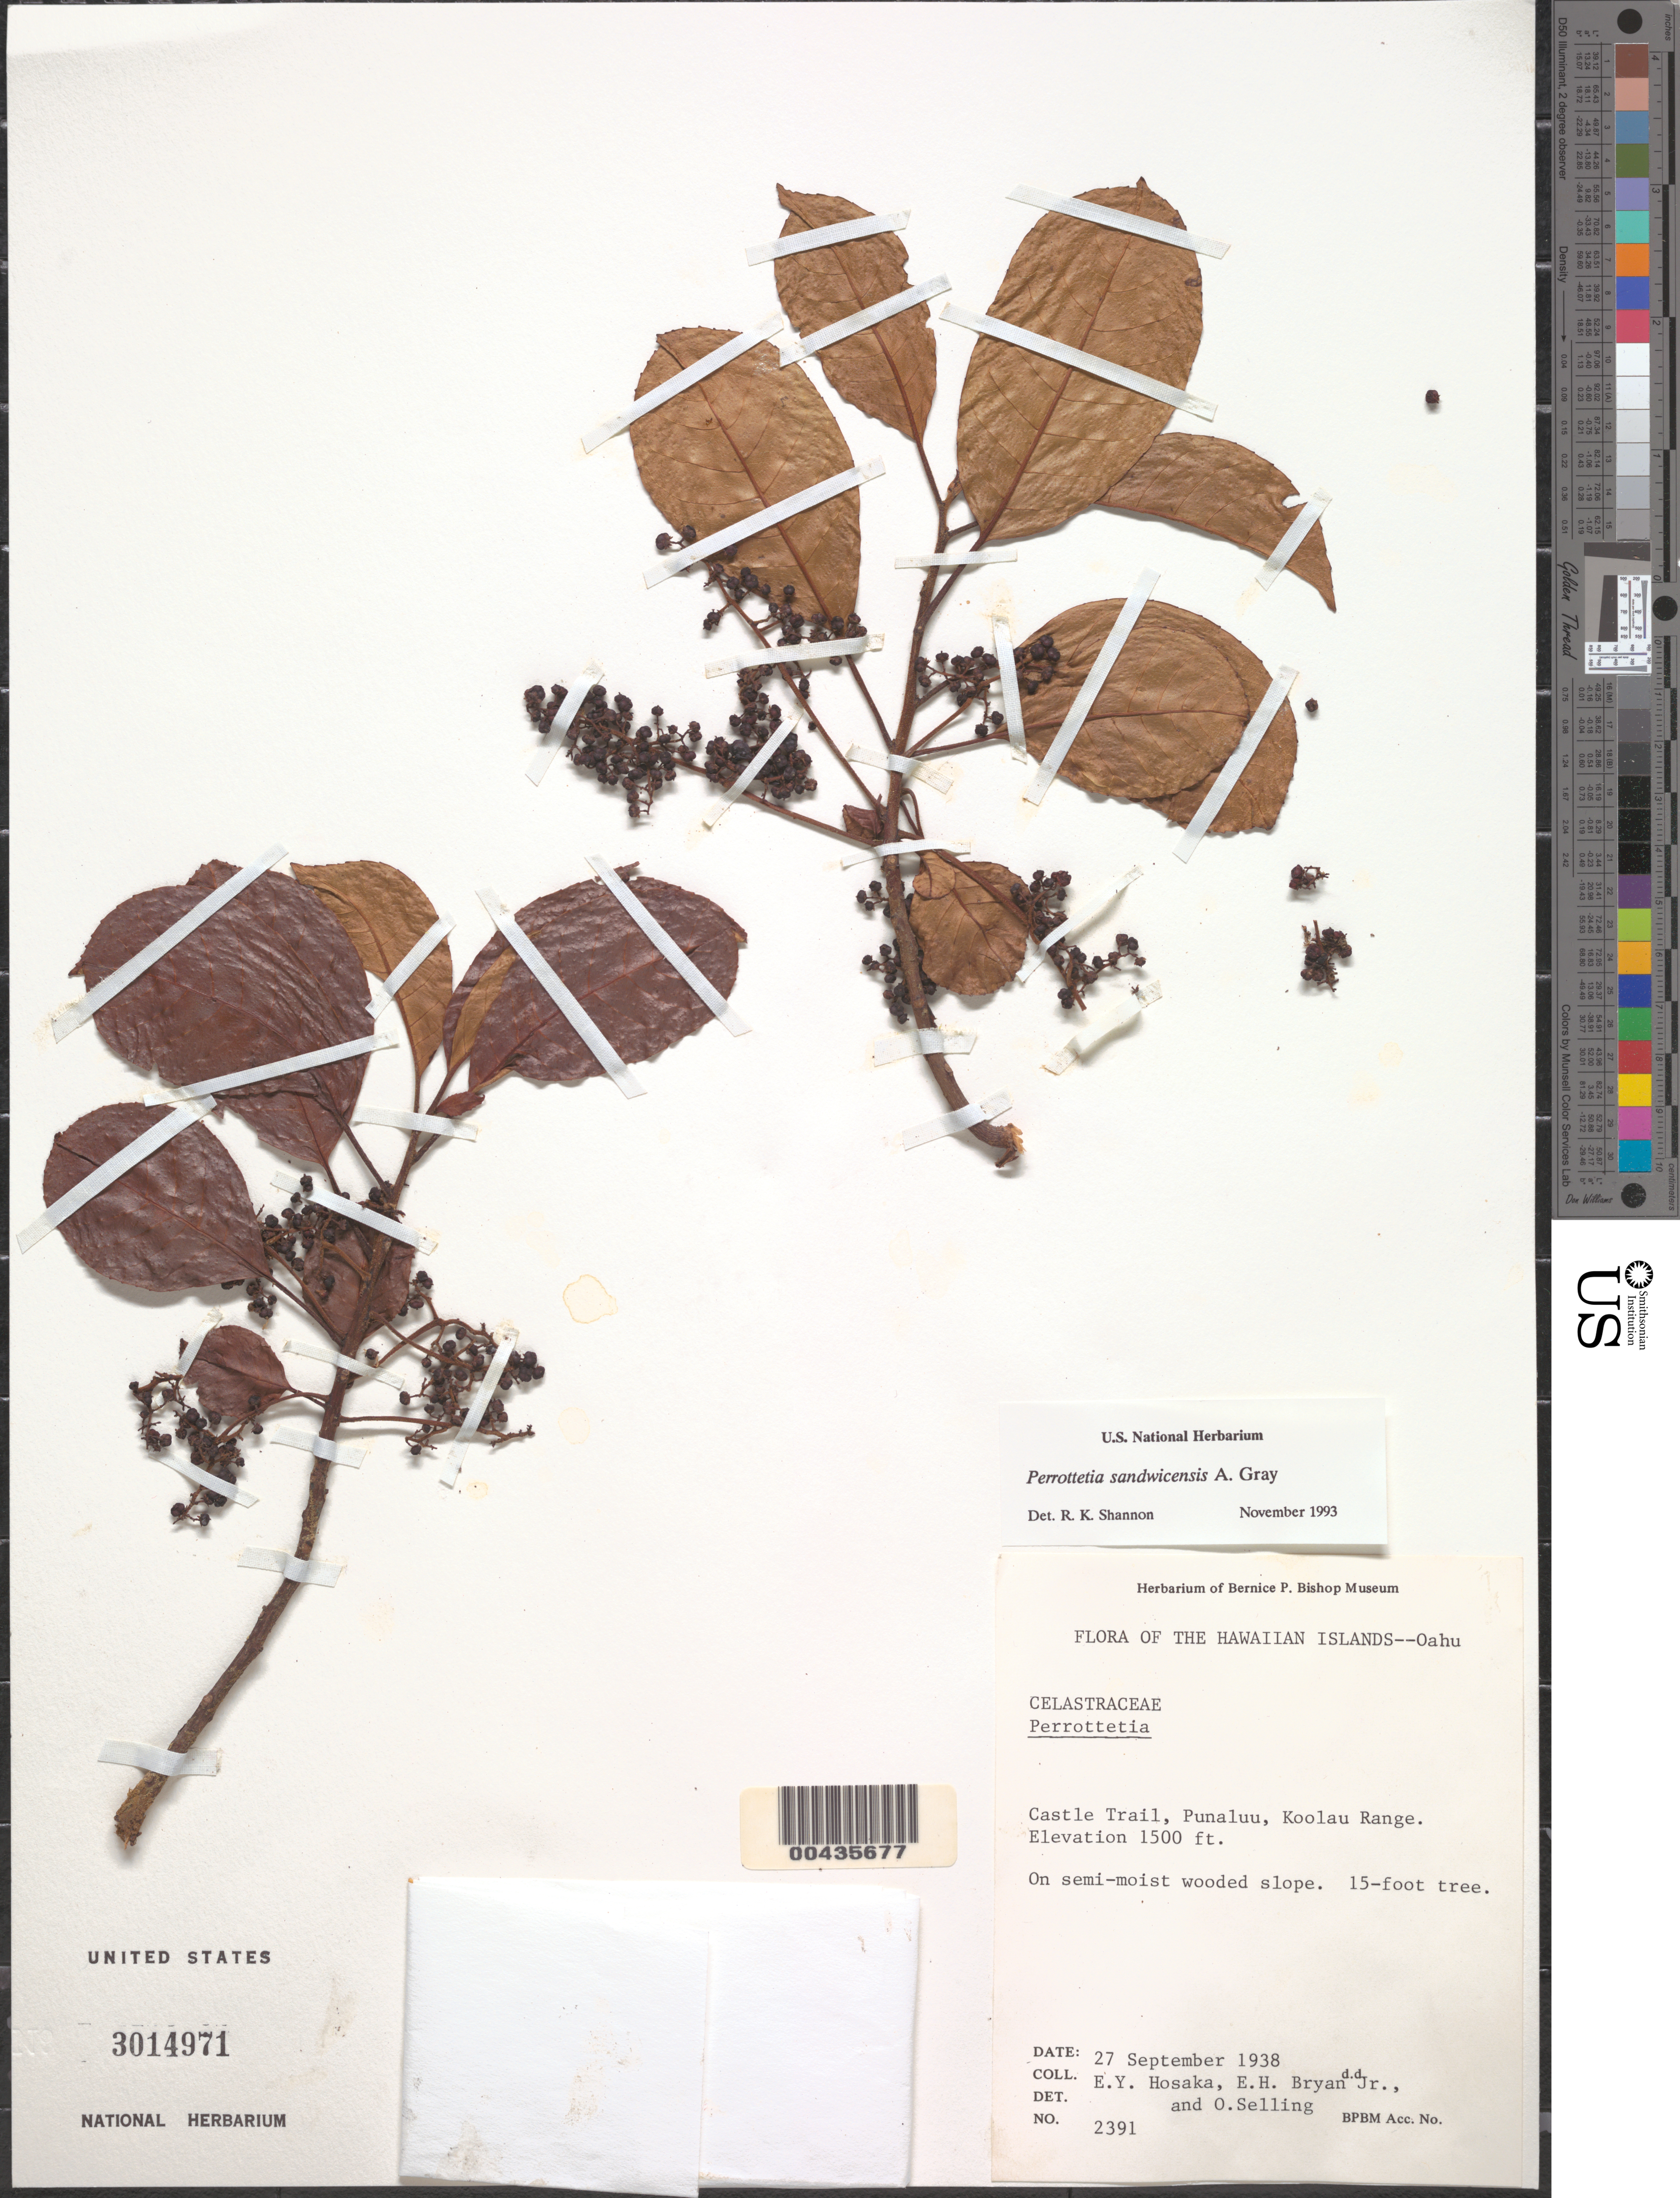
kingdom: Plantae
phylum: Tracheophyta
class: Magnoliopsida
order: Huerteales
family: Dipentodontaceae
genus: Perrottetia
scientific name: Perrottetia sandwicensis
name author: A. Gray in Wilkes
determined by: Shannon, R. K., (UNITED STATES)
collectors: E. Y. Hosaka, E. Bryan Jr. & O. Selling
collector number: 2391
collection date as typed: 27 Sep 1938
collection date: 1938-09-27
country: United States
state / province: Hawaii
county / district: Honolulu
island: Oahu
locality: Castle Trail, Punaluu, Koolau Range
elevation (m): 457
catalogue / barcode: US 3014971